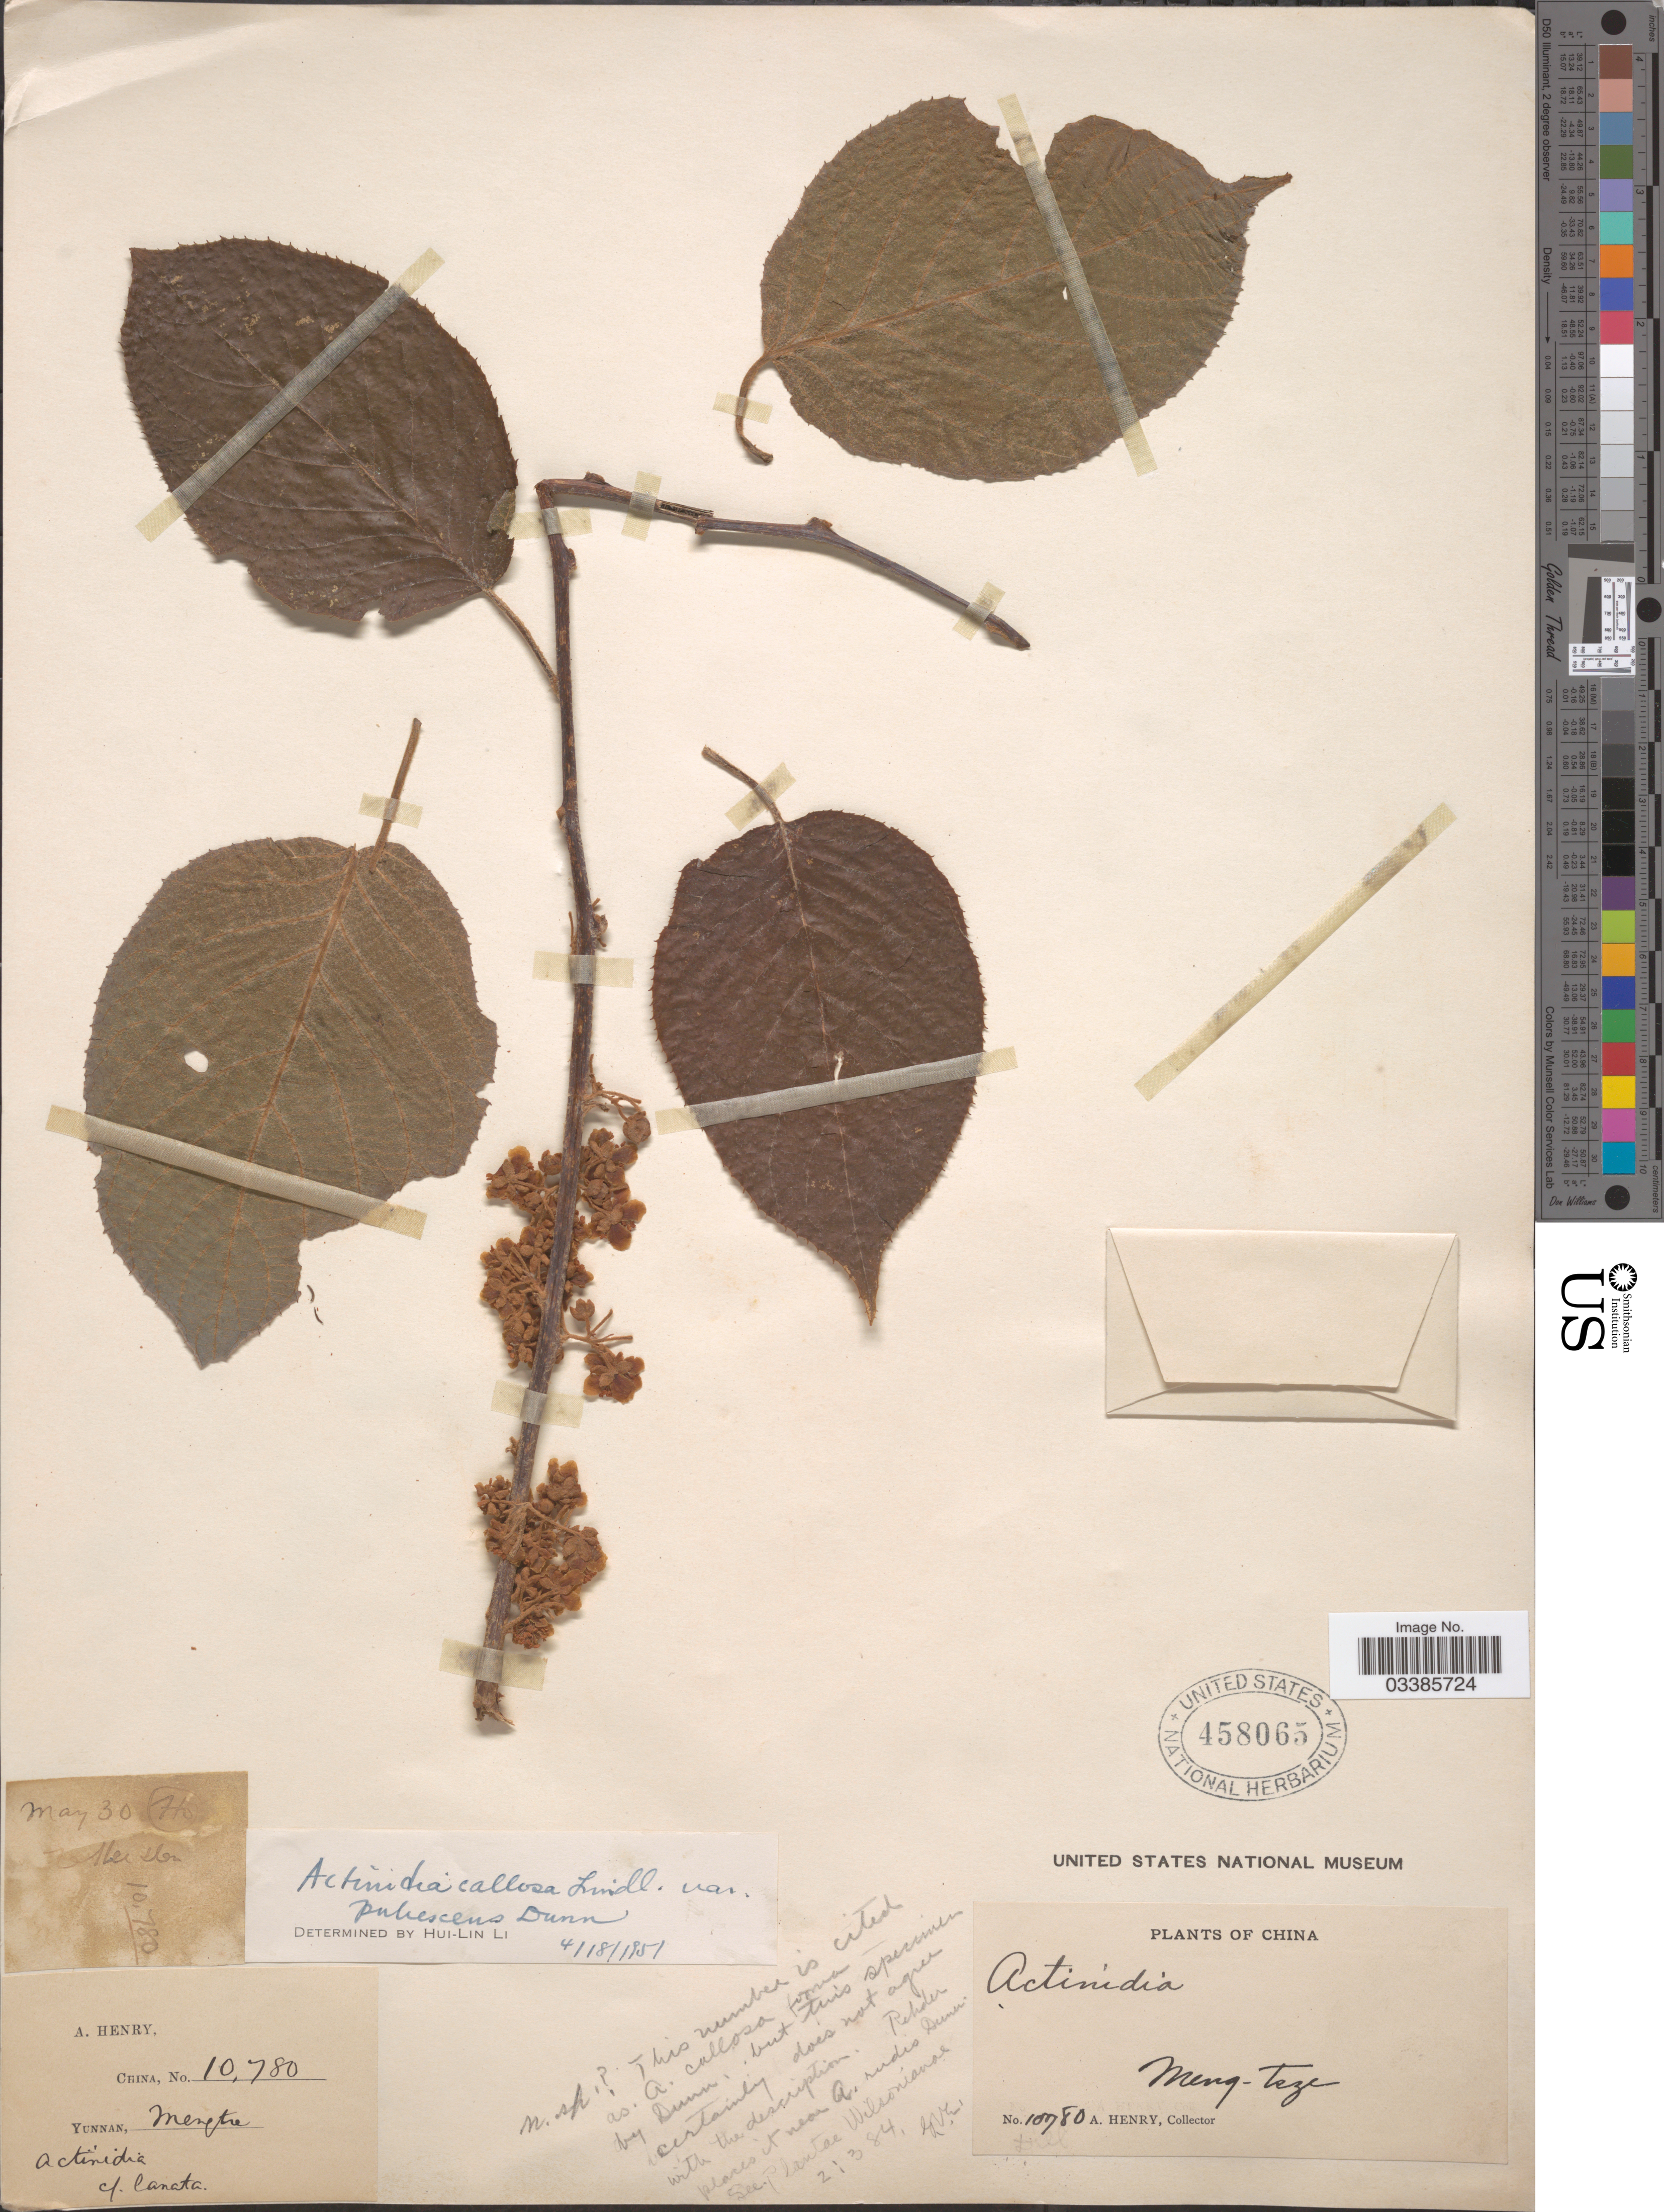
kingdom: Plantae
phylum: Tracheophyta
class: Magnoliopsida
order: Ericales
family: Actinidiaceae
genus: Actinidia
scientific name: Actinidia callosa var. pubescens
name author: Dunn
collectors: A. Henry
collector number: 10780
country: China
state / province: Yunnan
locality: Meng-tsze. Ze Hei shan. Ho.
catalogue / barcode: US 458065